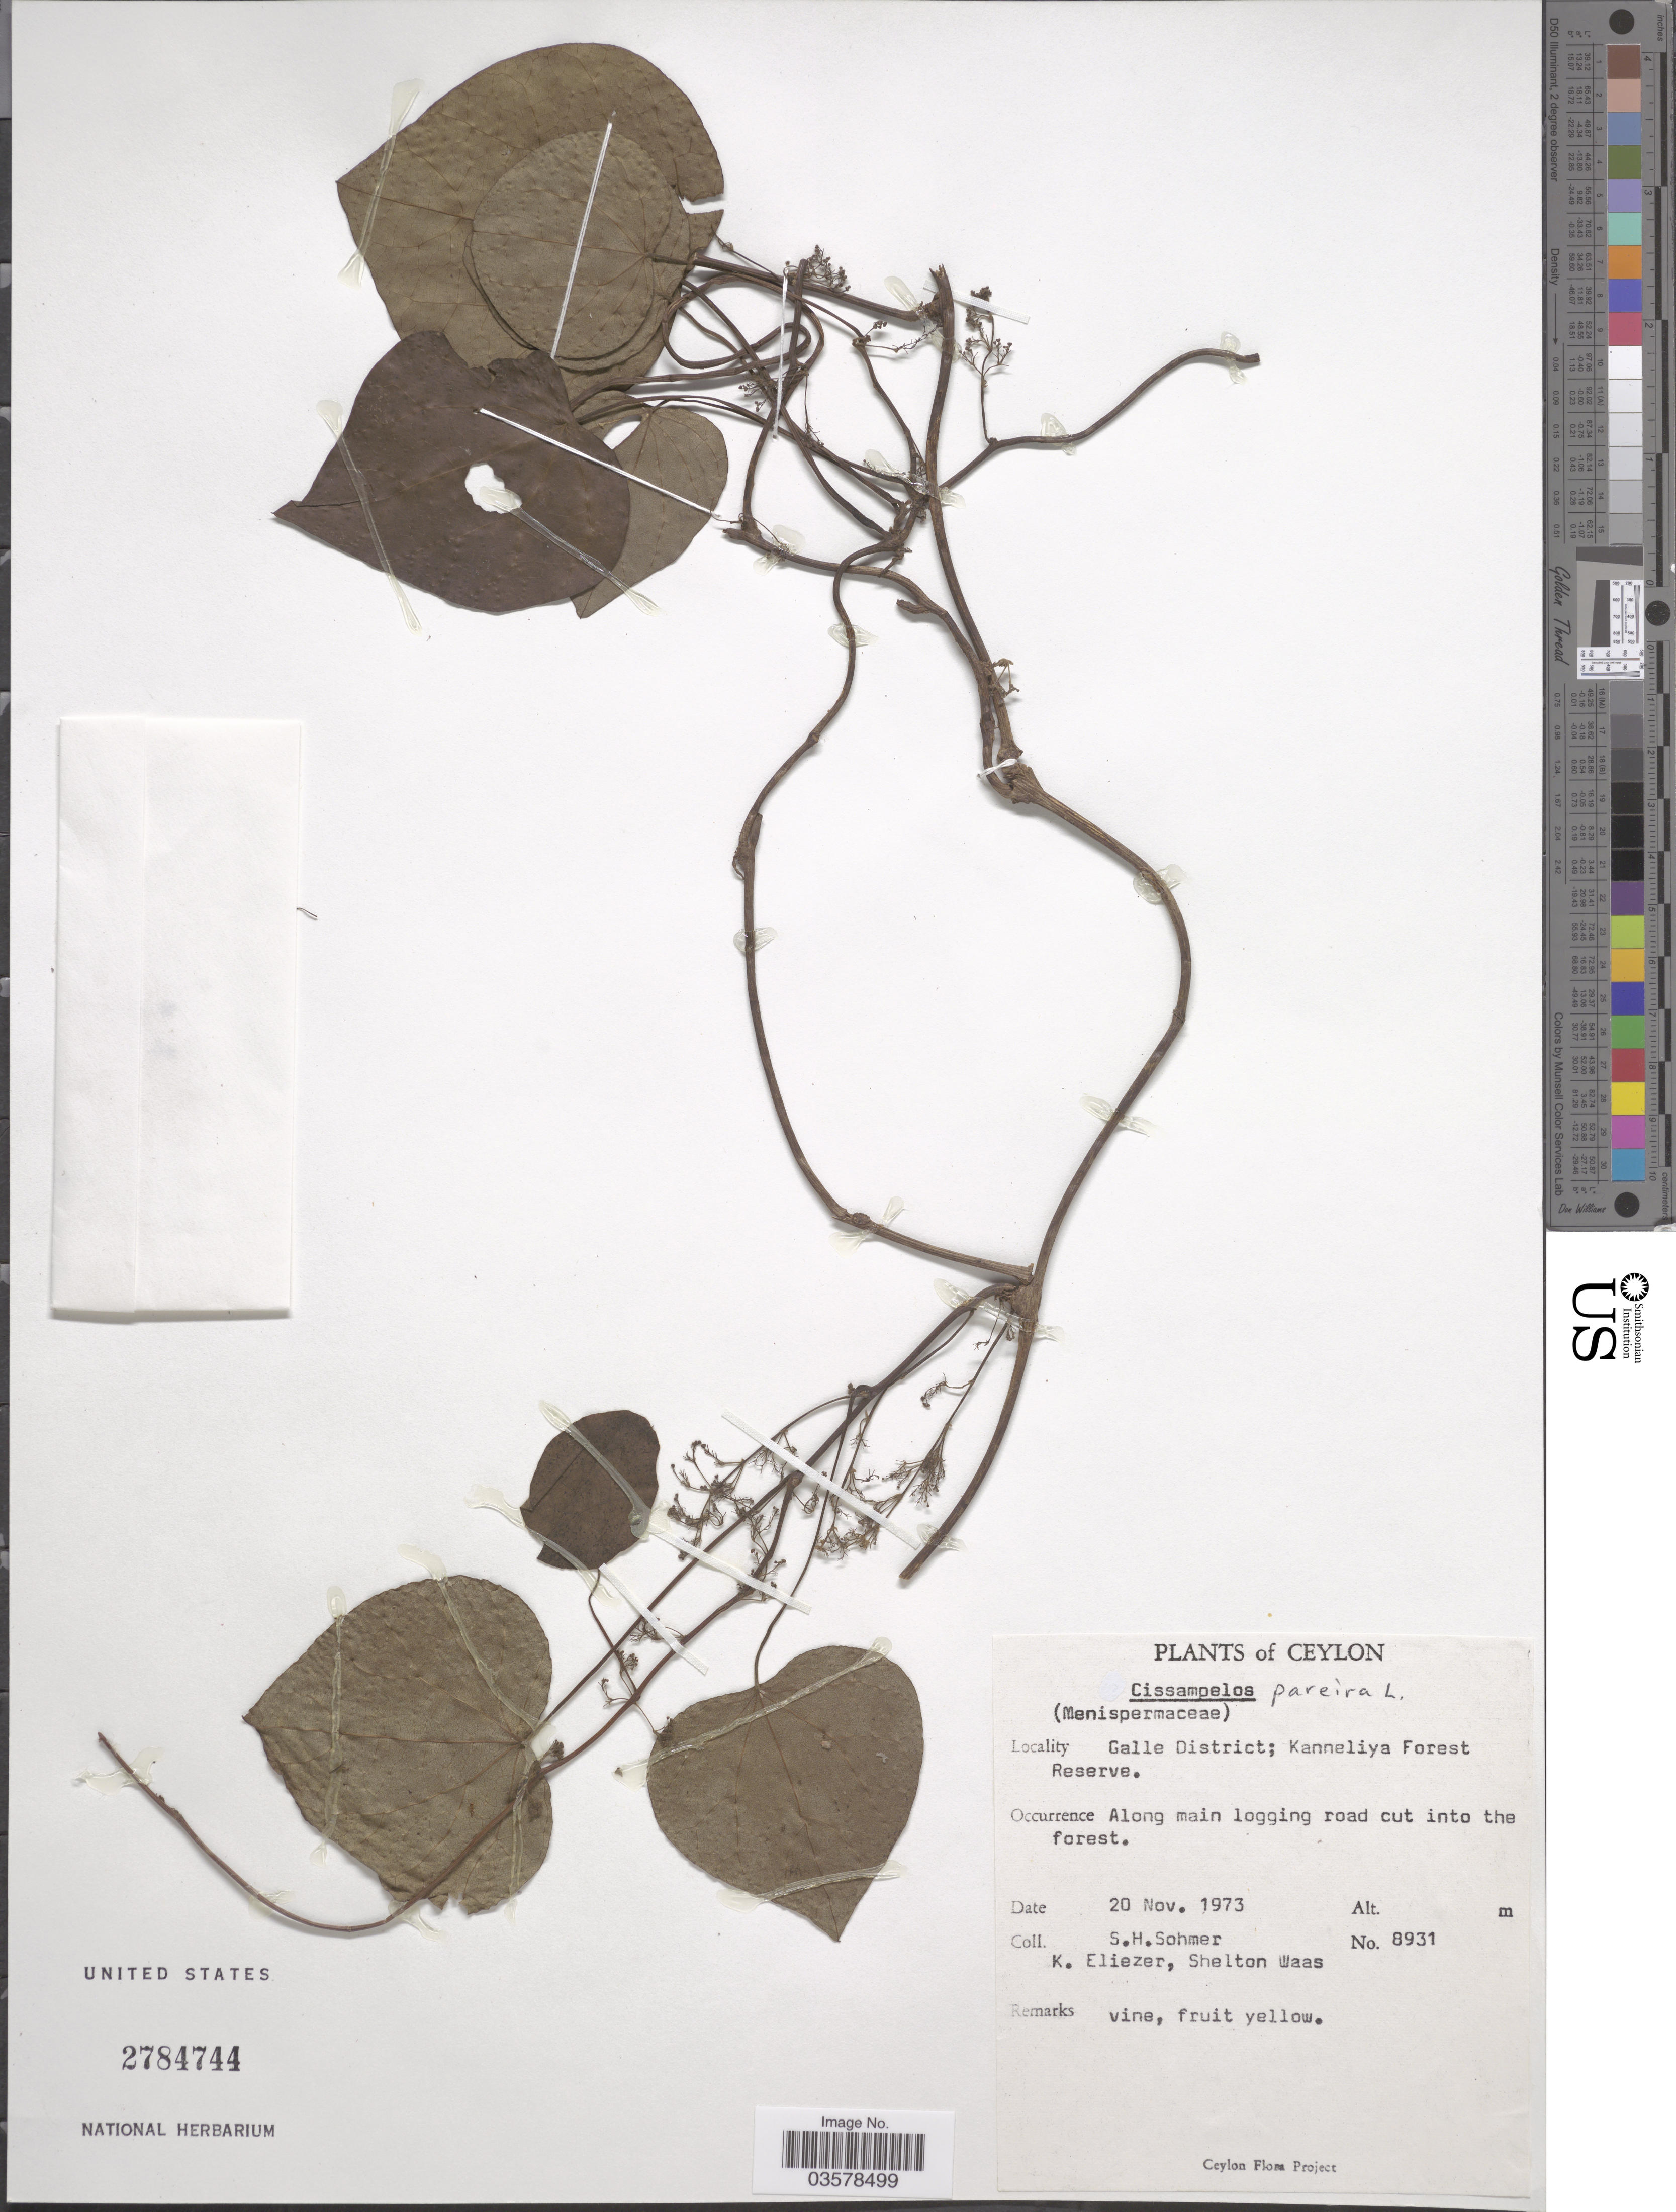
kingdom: Plantae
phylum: Tracheophyta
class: Magnoliopsida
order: Ranunculales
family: Menispermaceae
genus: Cissampelos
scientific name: Cissampelos pareira var. hirsuta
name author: (Buch.-Ham. ex DC.) Forman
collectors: S. H. Sohmer, K. Eliezer & S. Waas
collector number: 8931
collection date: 1973-11-20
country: Sri Lanka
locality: Ceylon. Galle District; Kanneliya Forest Reserve. Along main logging road cut into the forest.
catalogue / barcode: US 2784744